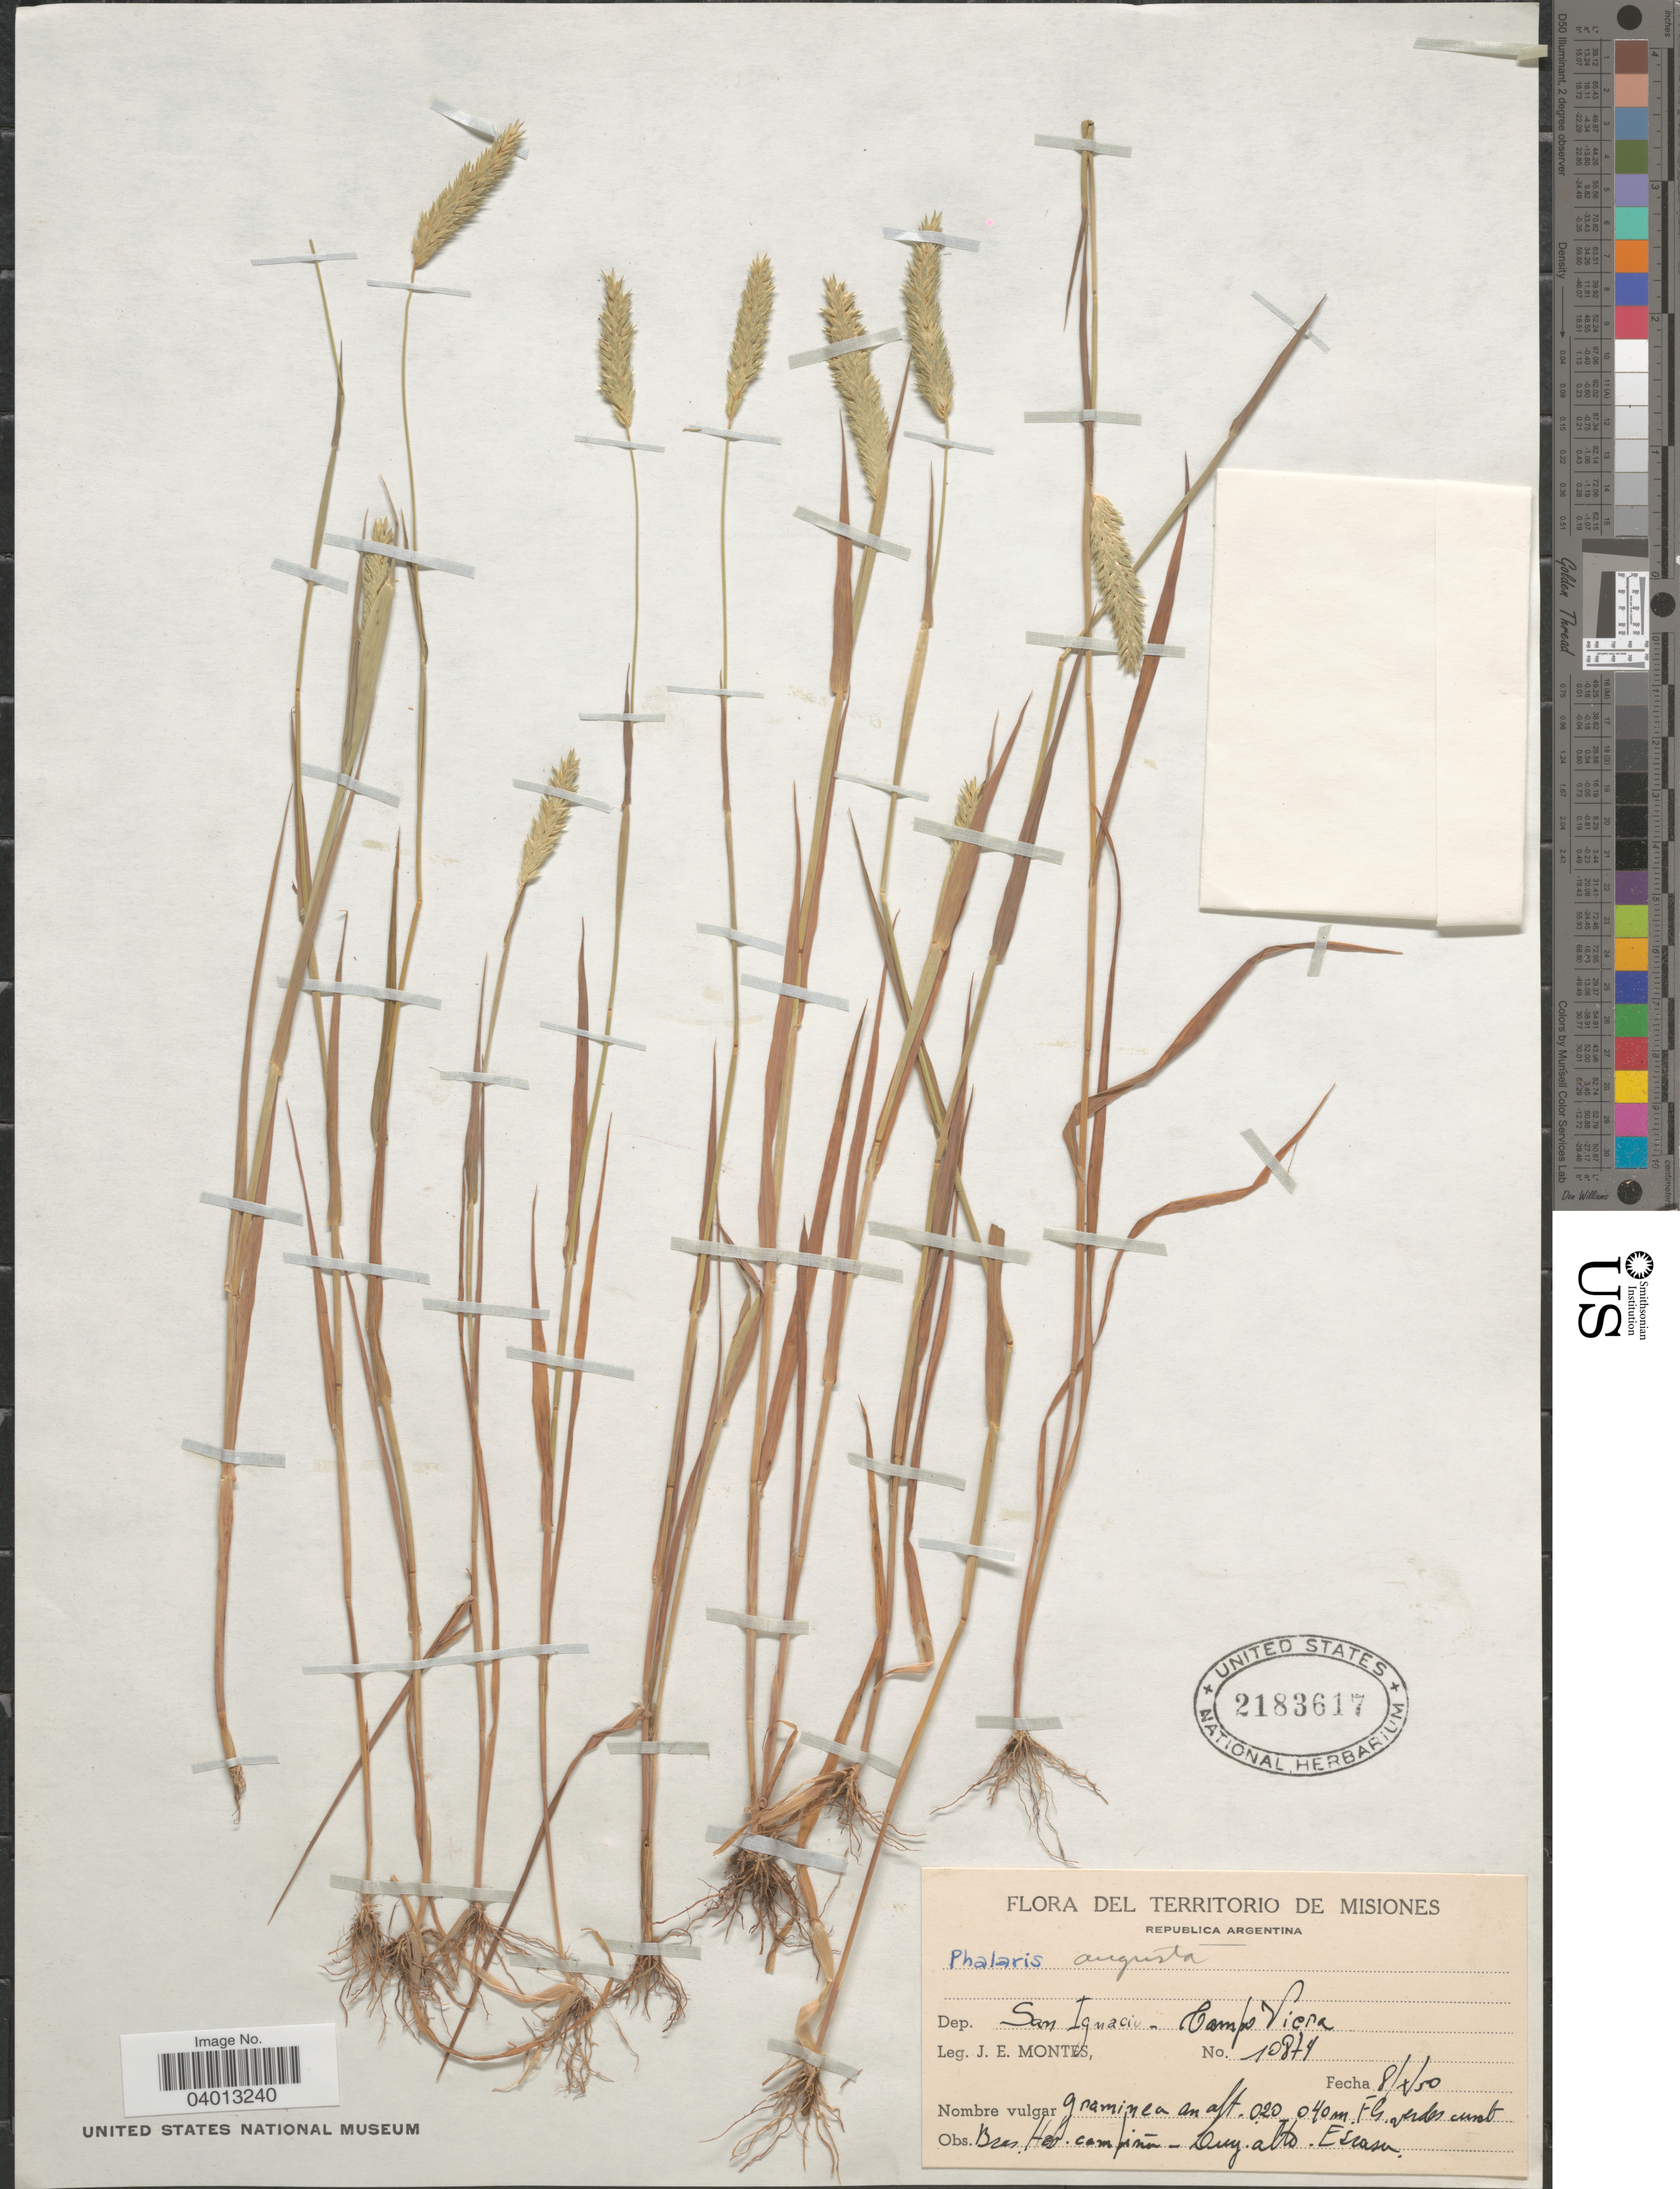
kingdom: Plantae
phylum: Tracheophyta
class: Liliopsida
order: Poales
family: Poaceae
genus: Phalaris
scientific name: Phalaris angusta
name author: Nees ex Trin.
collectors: J. E. Montes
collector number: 10874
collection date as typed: Transcribed d/m/y: 8/10/50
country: Argentina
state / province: Misiones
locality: Territorio de Misiones. Republica Argentina. Dep. San Ignacio - Campo Viera. Cuy [unsure placement]. alto [unsure placement]. Escasu [unsure placement].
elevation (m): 0.2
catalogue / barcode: US 2183617